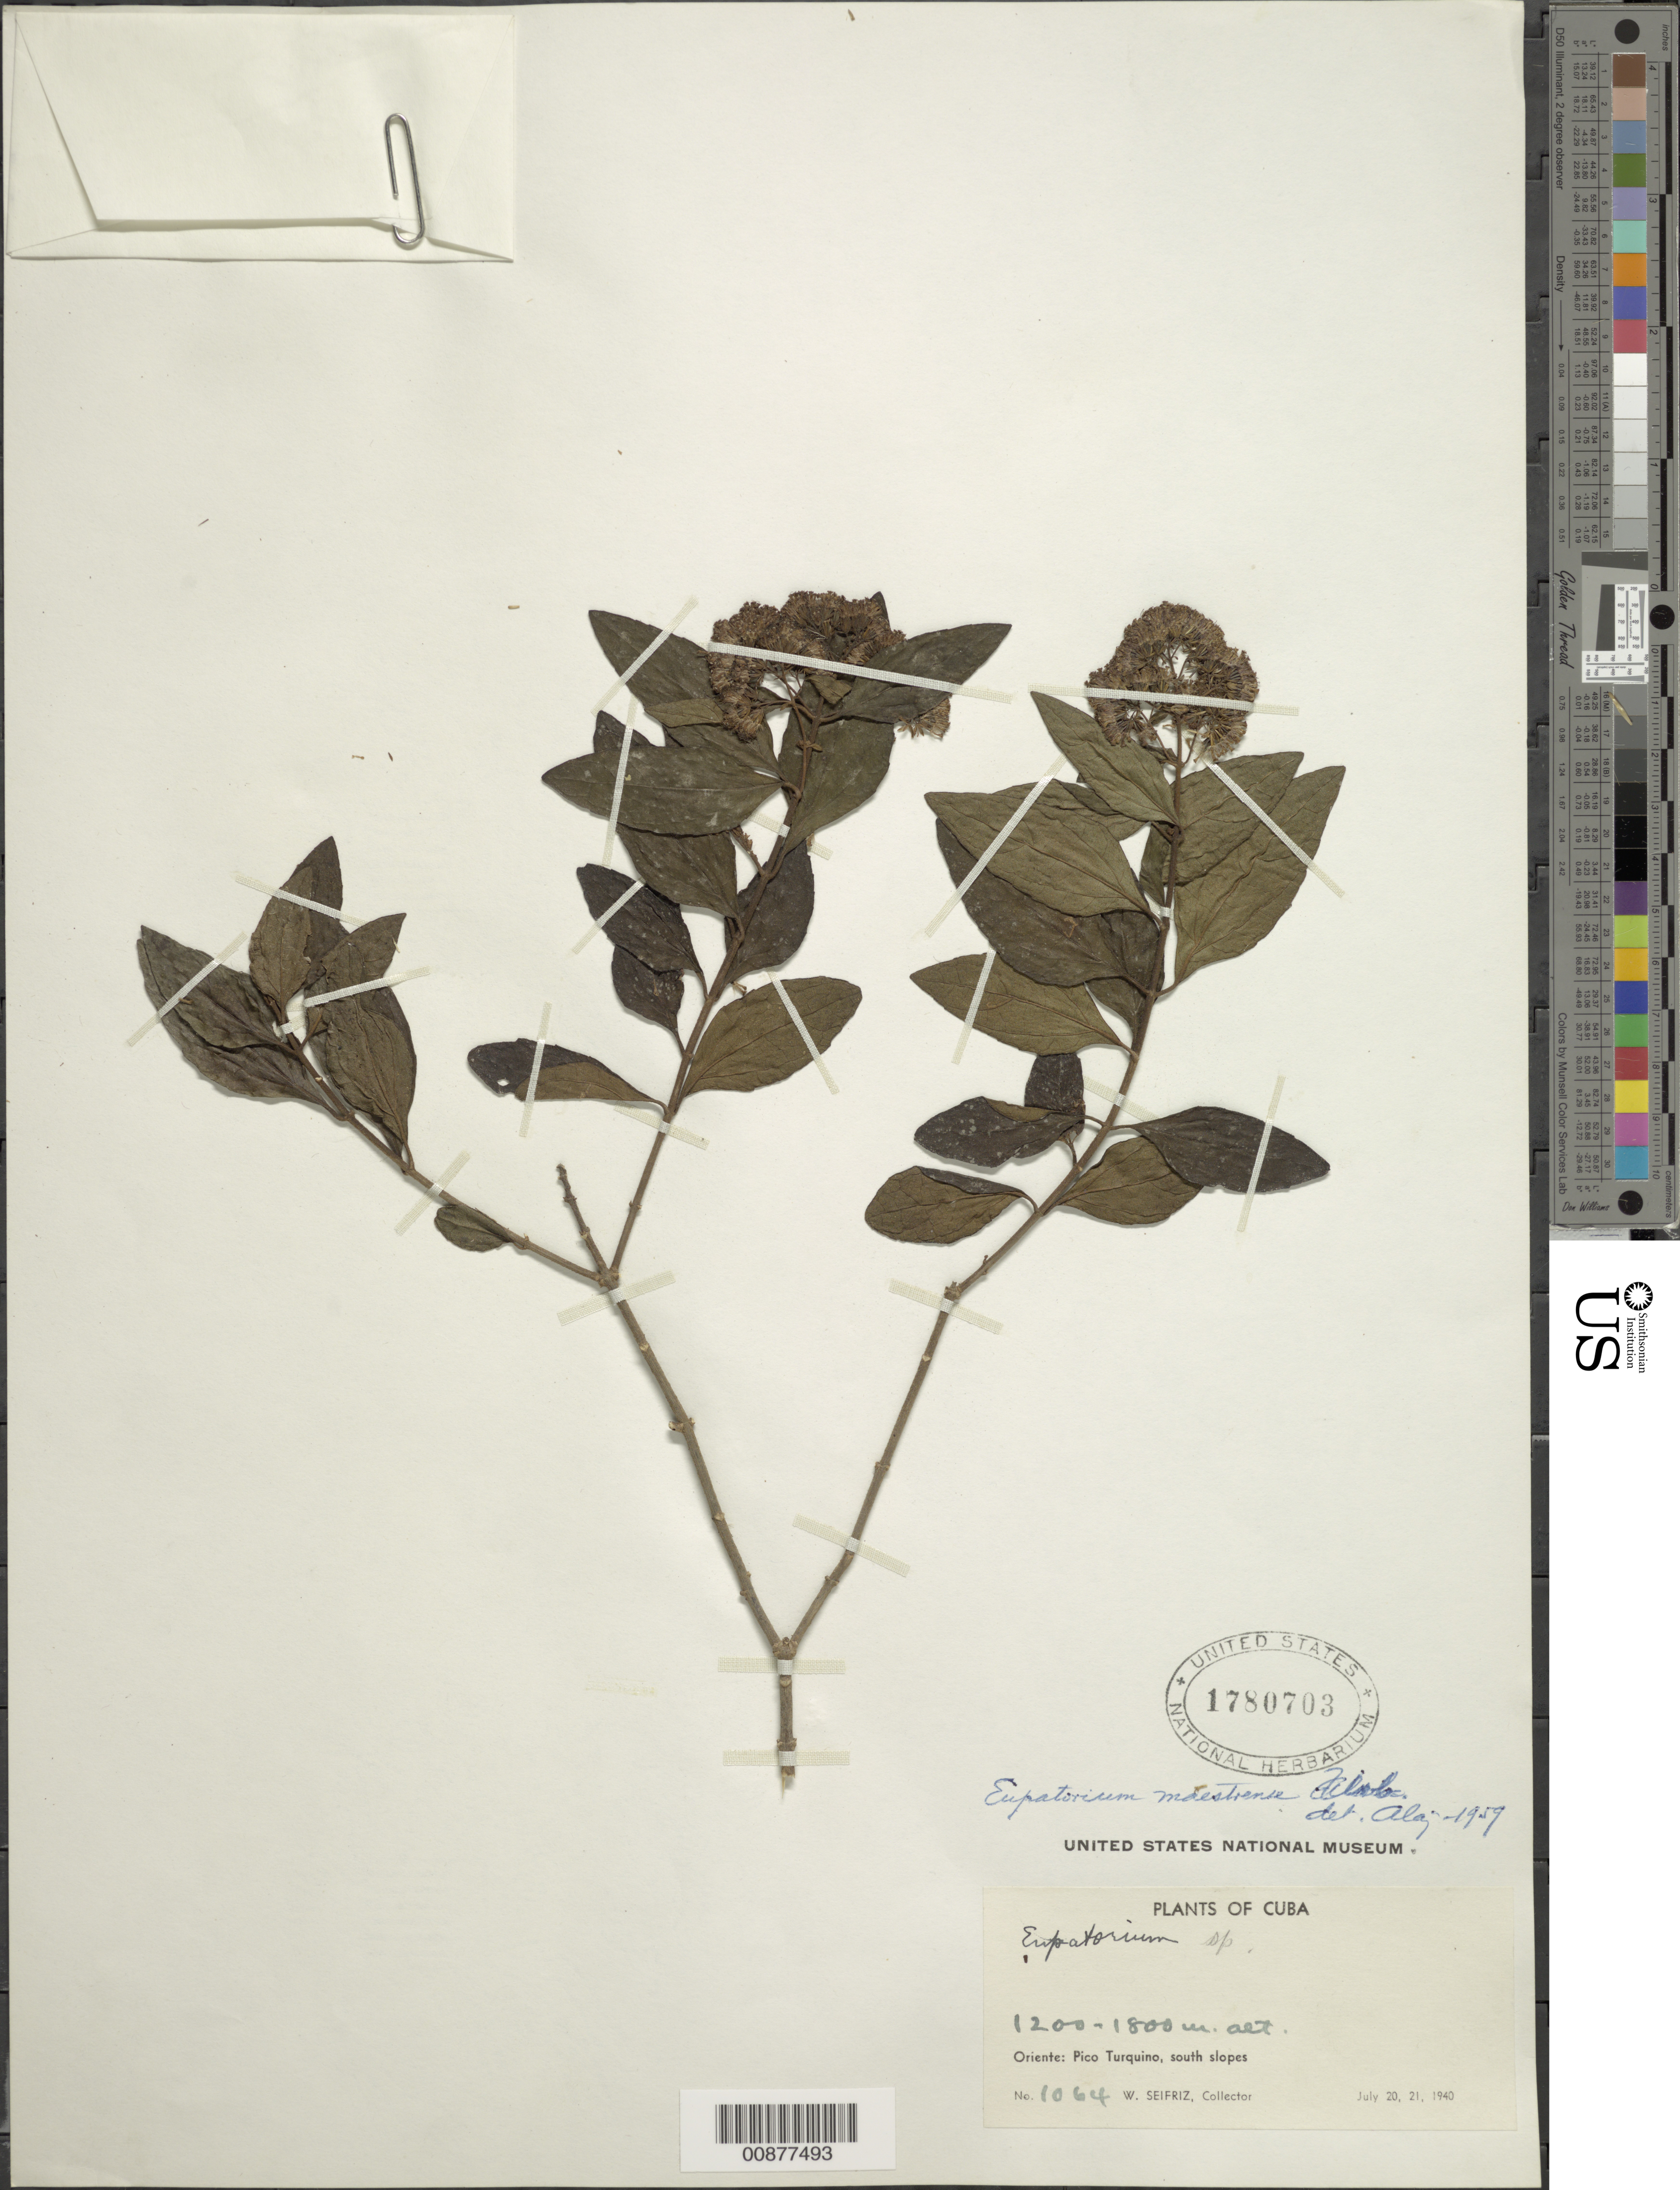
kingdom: Plantae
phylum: Tracheophyta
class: Magnoliopsida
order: Asterales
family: Asteraceae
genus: Koanophyllon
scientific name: Koanophyllon maestrense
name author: (Urb.) R.M. King & H. Rob.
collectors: W. Siefriz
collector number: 1064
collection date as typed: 20 Jul 1900 to 21 Jul 1900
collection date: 1900-07-20/1900-07-21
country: Cuba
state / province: Oriente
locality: Pico Turquino, south slopes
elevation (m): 1200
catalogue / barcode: US 1780703